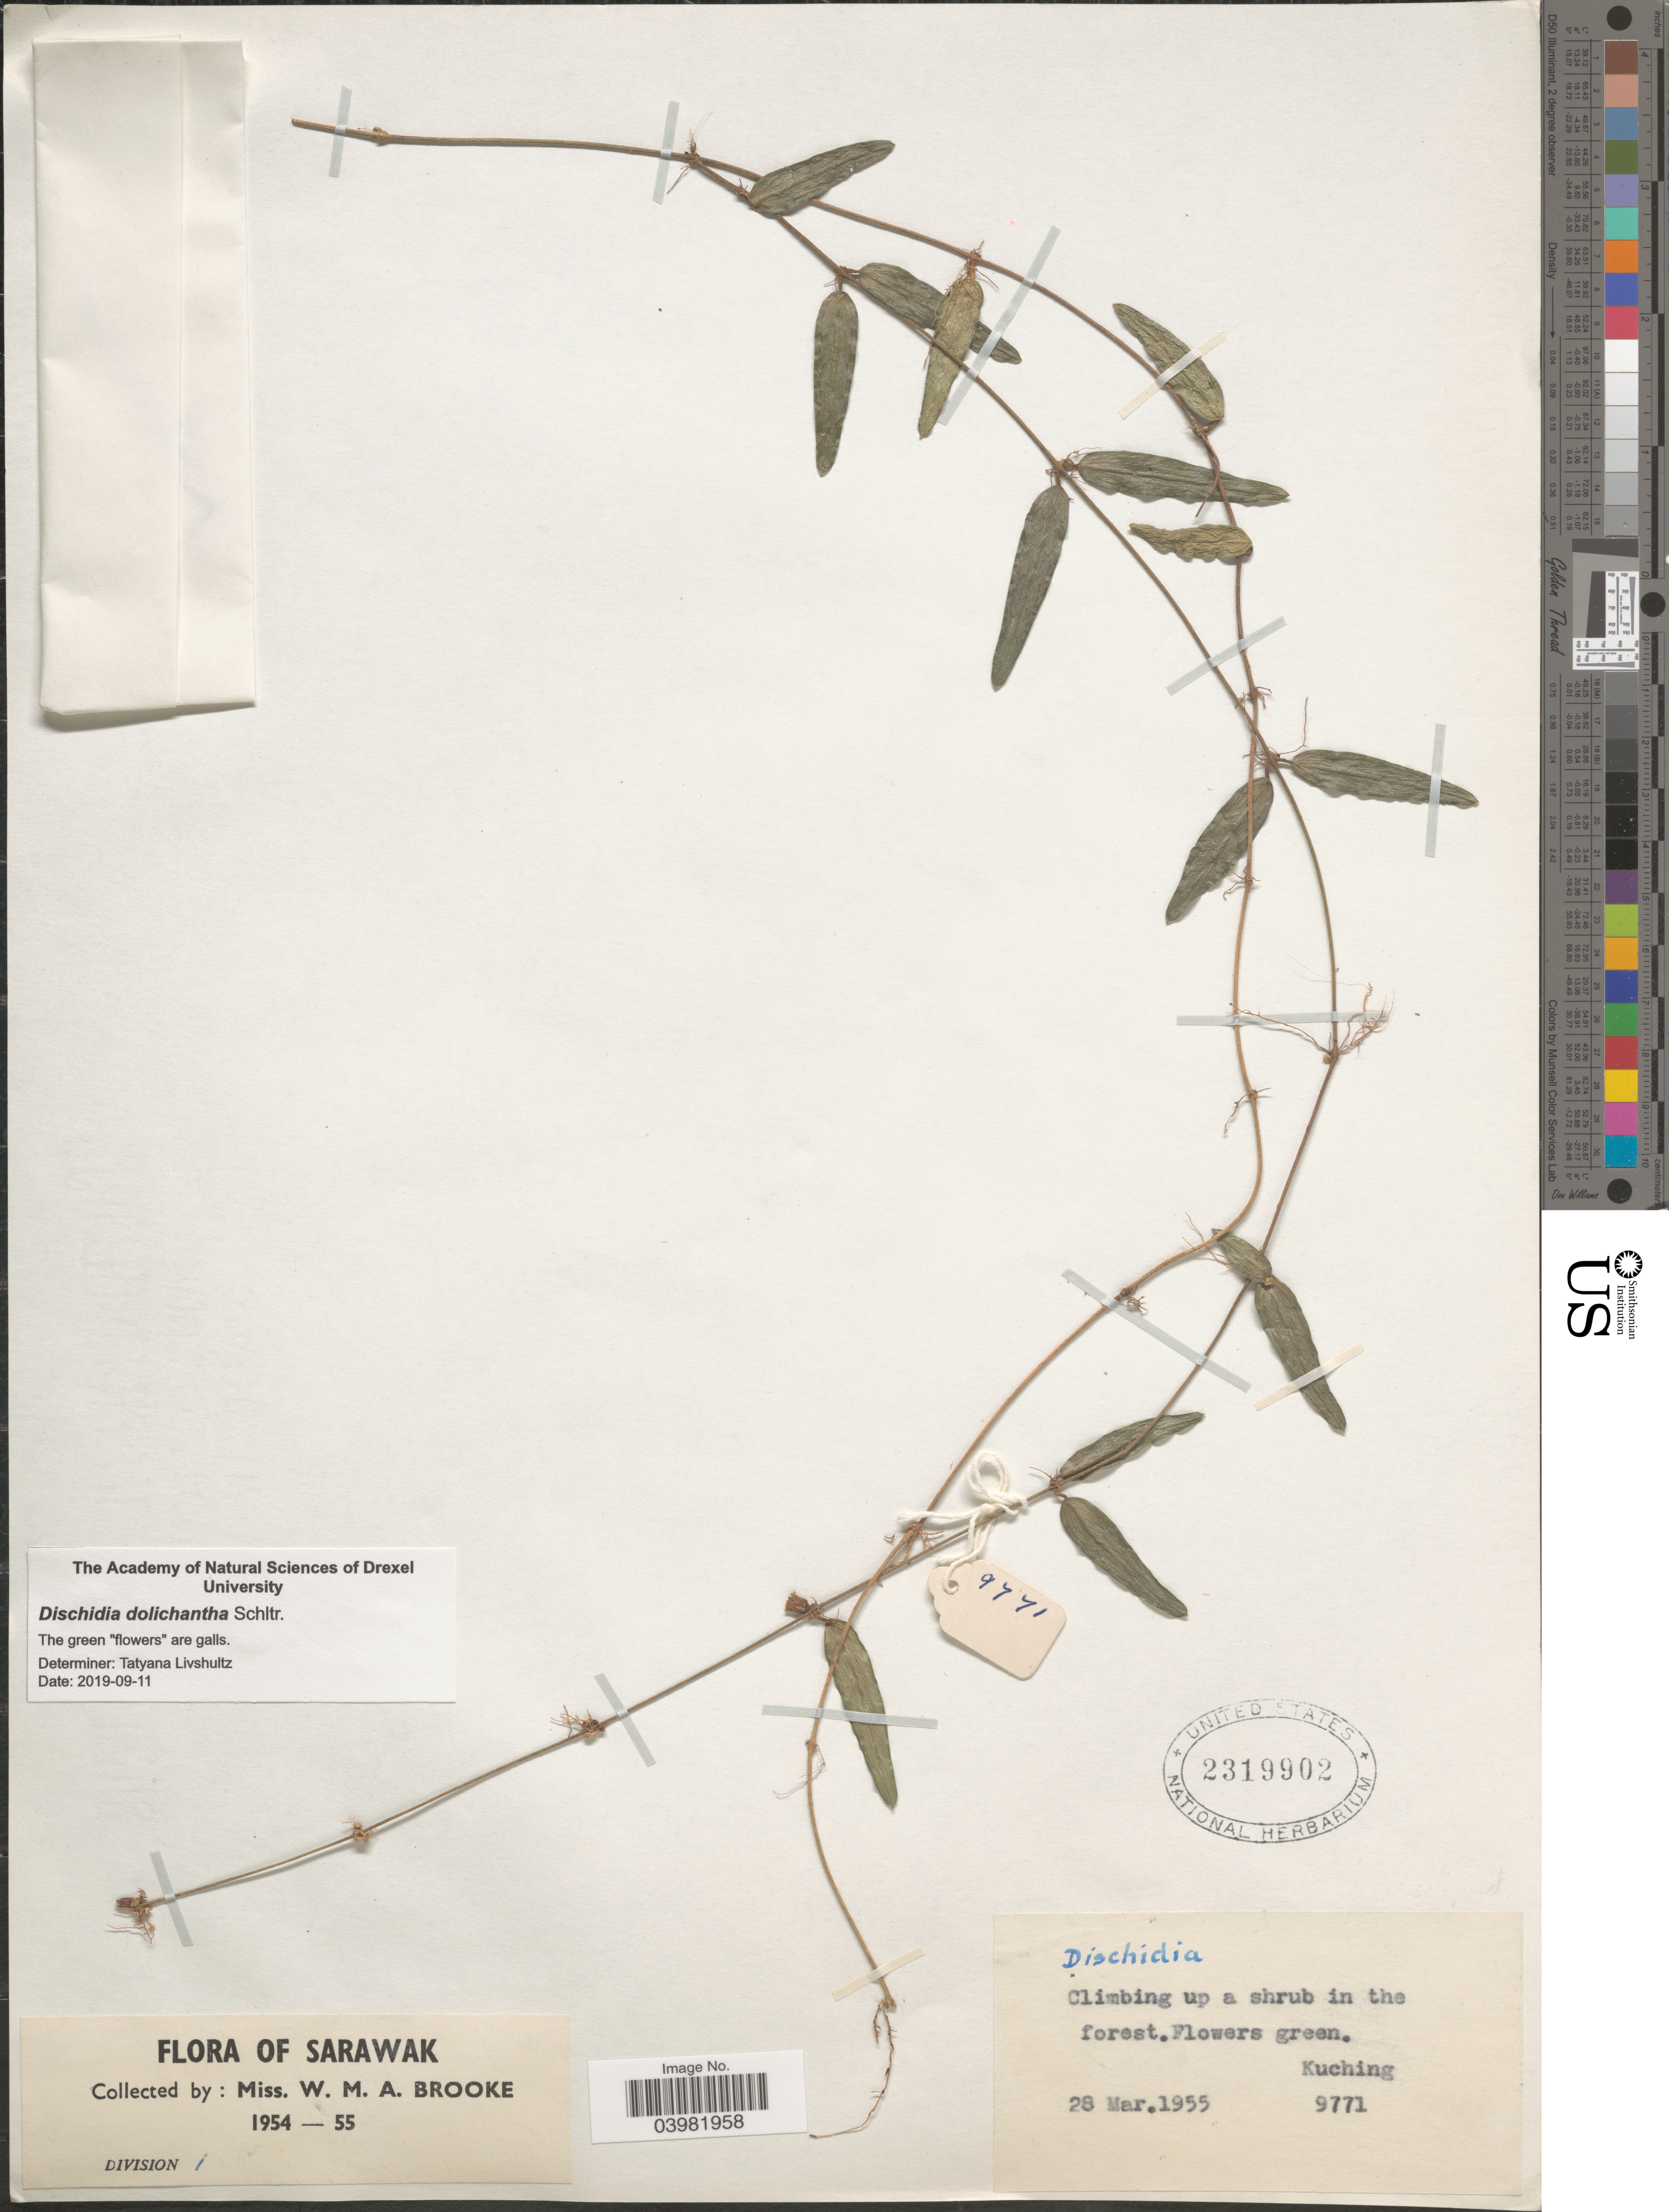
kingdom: Plantae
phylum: Tracheophyta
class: Magnoliopsida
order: Gentianales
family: Apocynaceae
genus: Dischidia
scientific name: Dischidia dolichantha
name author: Schltr.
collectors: W. Brooke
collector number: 9771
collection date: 1955-03-28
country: Malaysia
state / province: Sarawak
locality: Division 1. Kuching.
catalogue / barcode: US 9319902